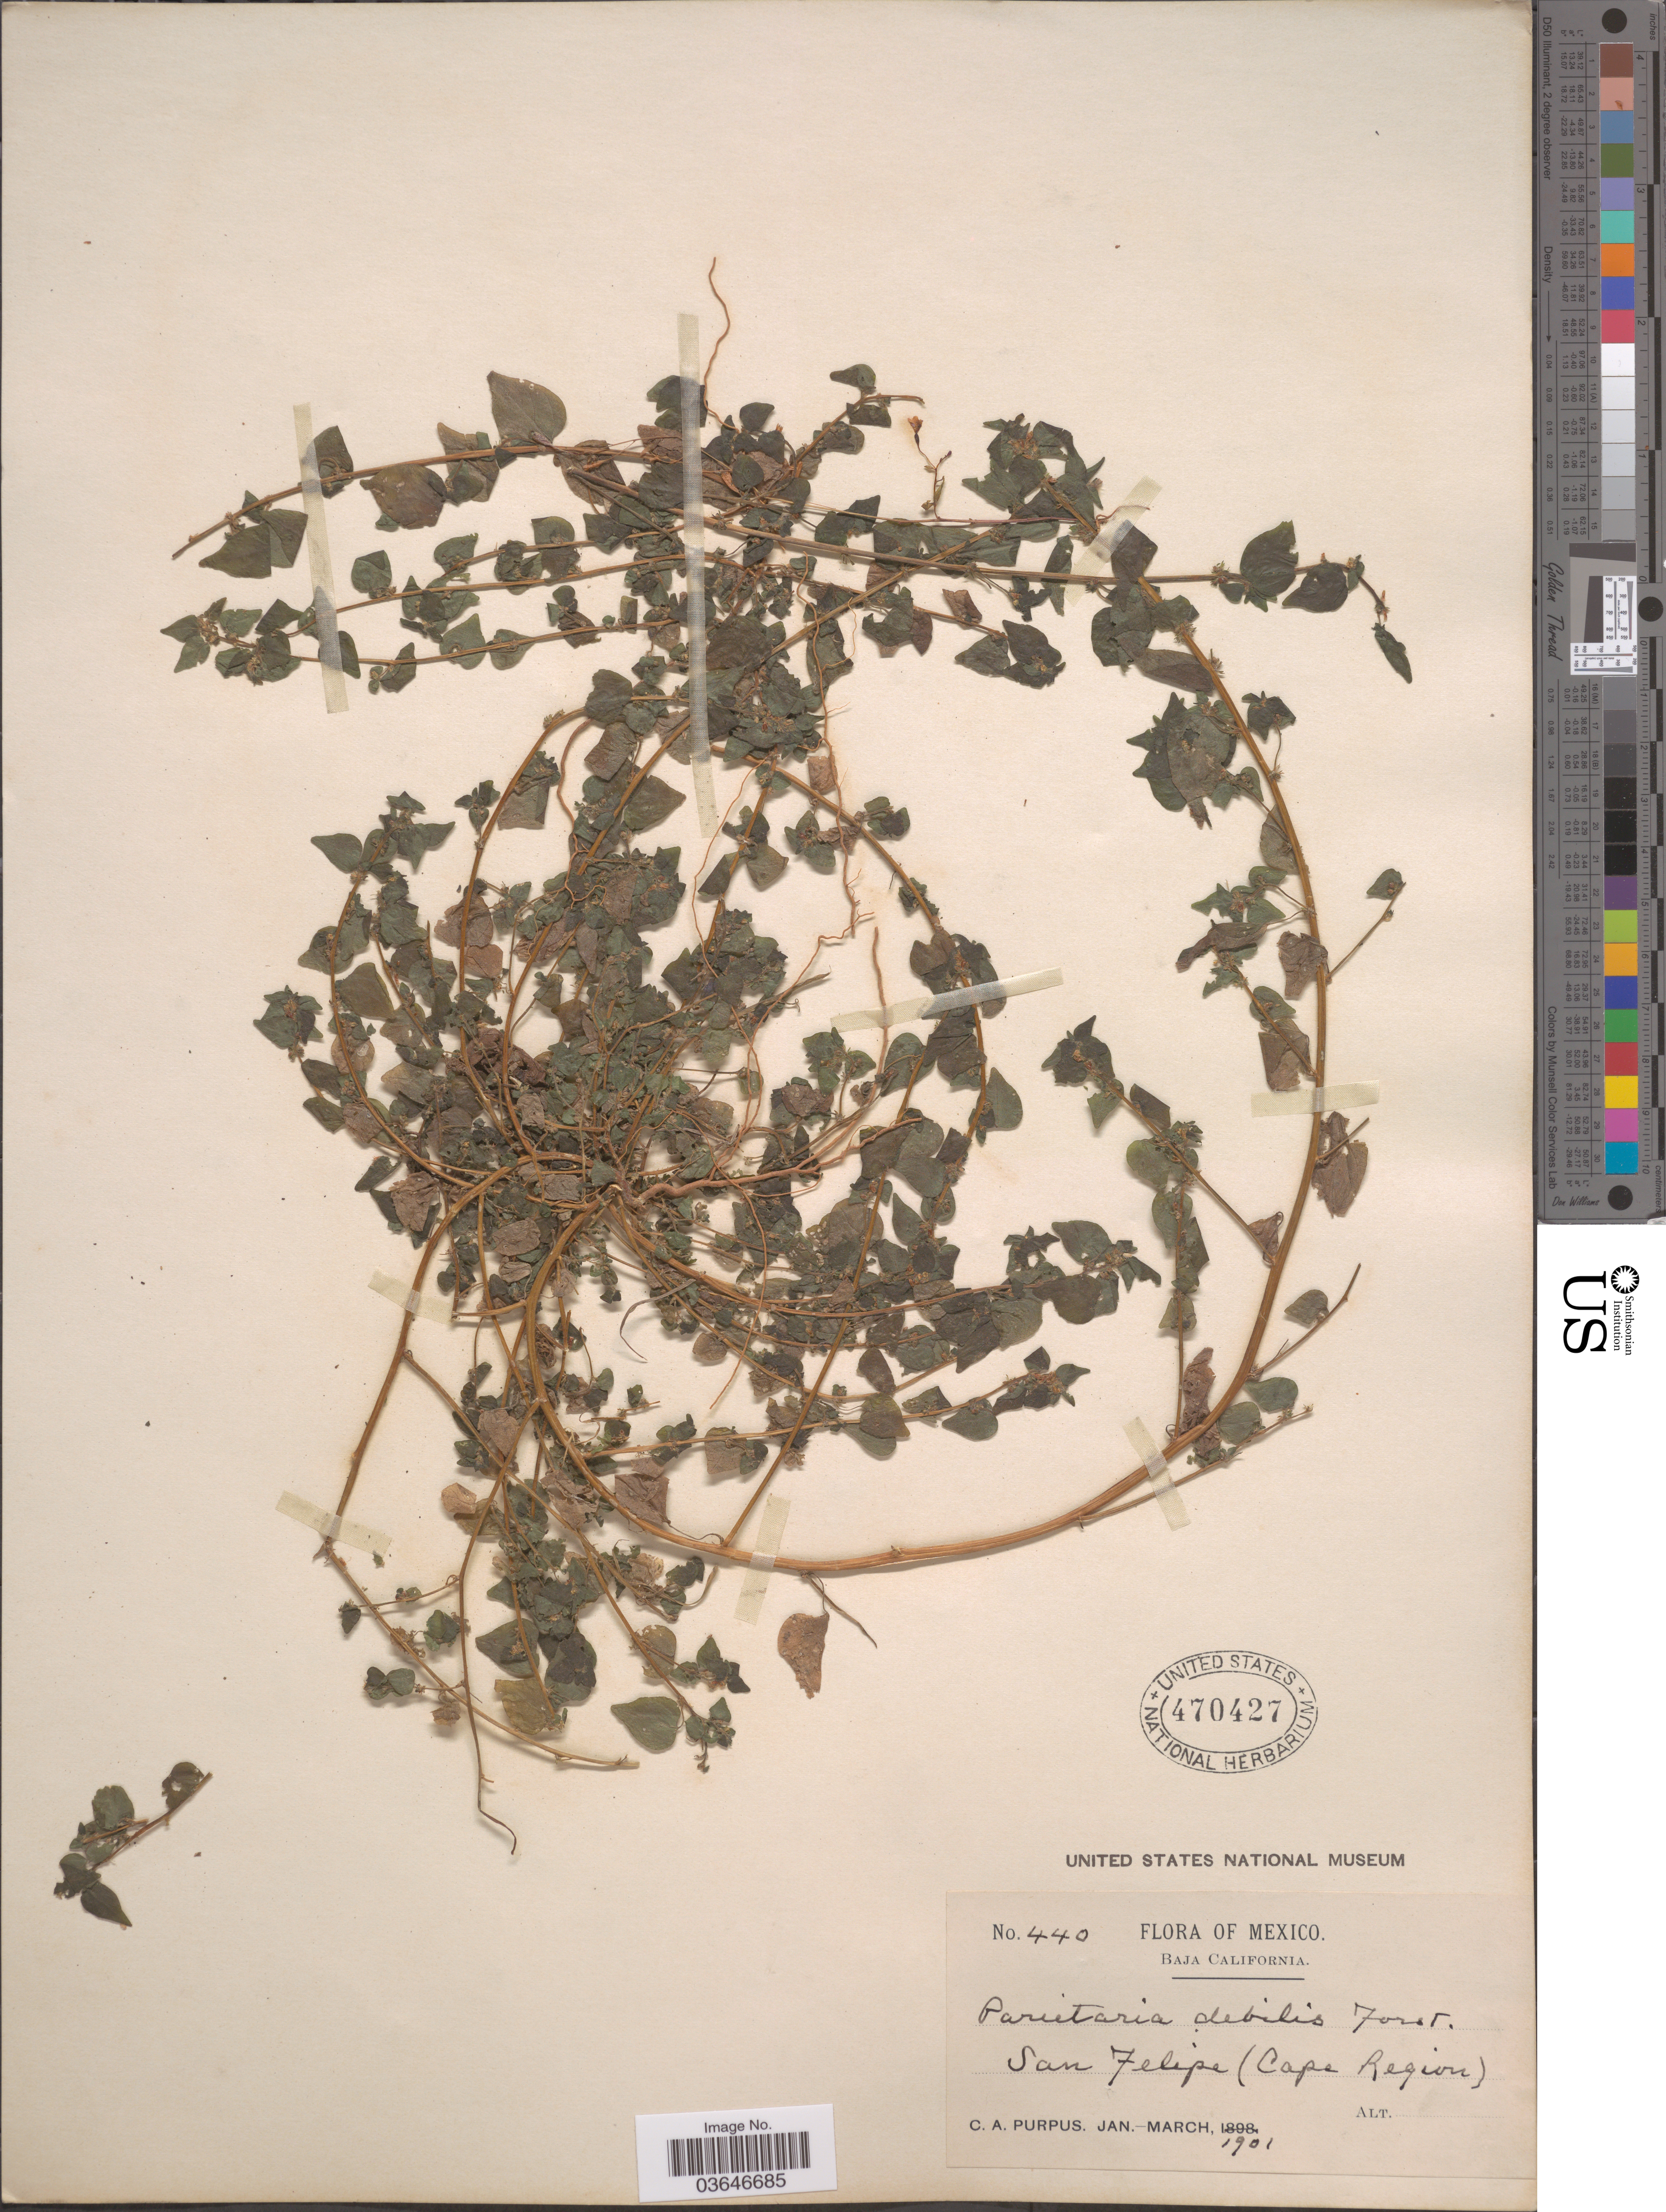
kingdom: Plantae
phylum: Tracheophyta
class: Magnoliopsida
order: Rosales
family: Urticaceae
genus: Parietaria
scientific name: Parietaria debilis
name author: G. Forst.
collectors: C. A. Purpus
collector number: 440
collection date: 1901-01/1901-03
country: Mexico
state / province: Baja California Sur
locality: San Felipe (Cape Region).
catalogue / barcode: US 470427